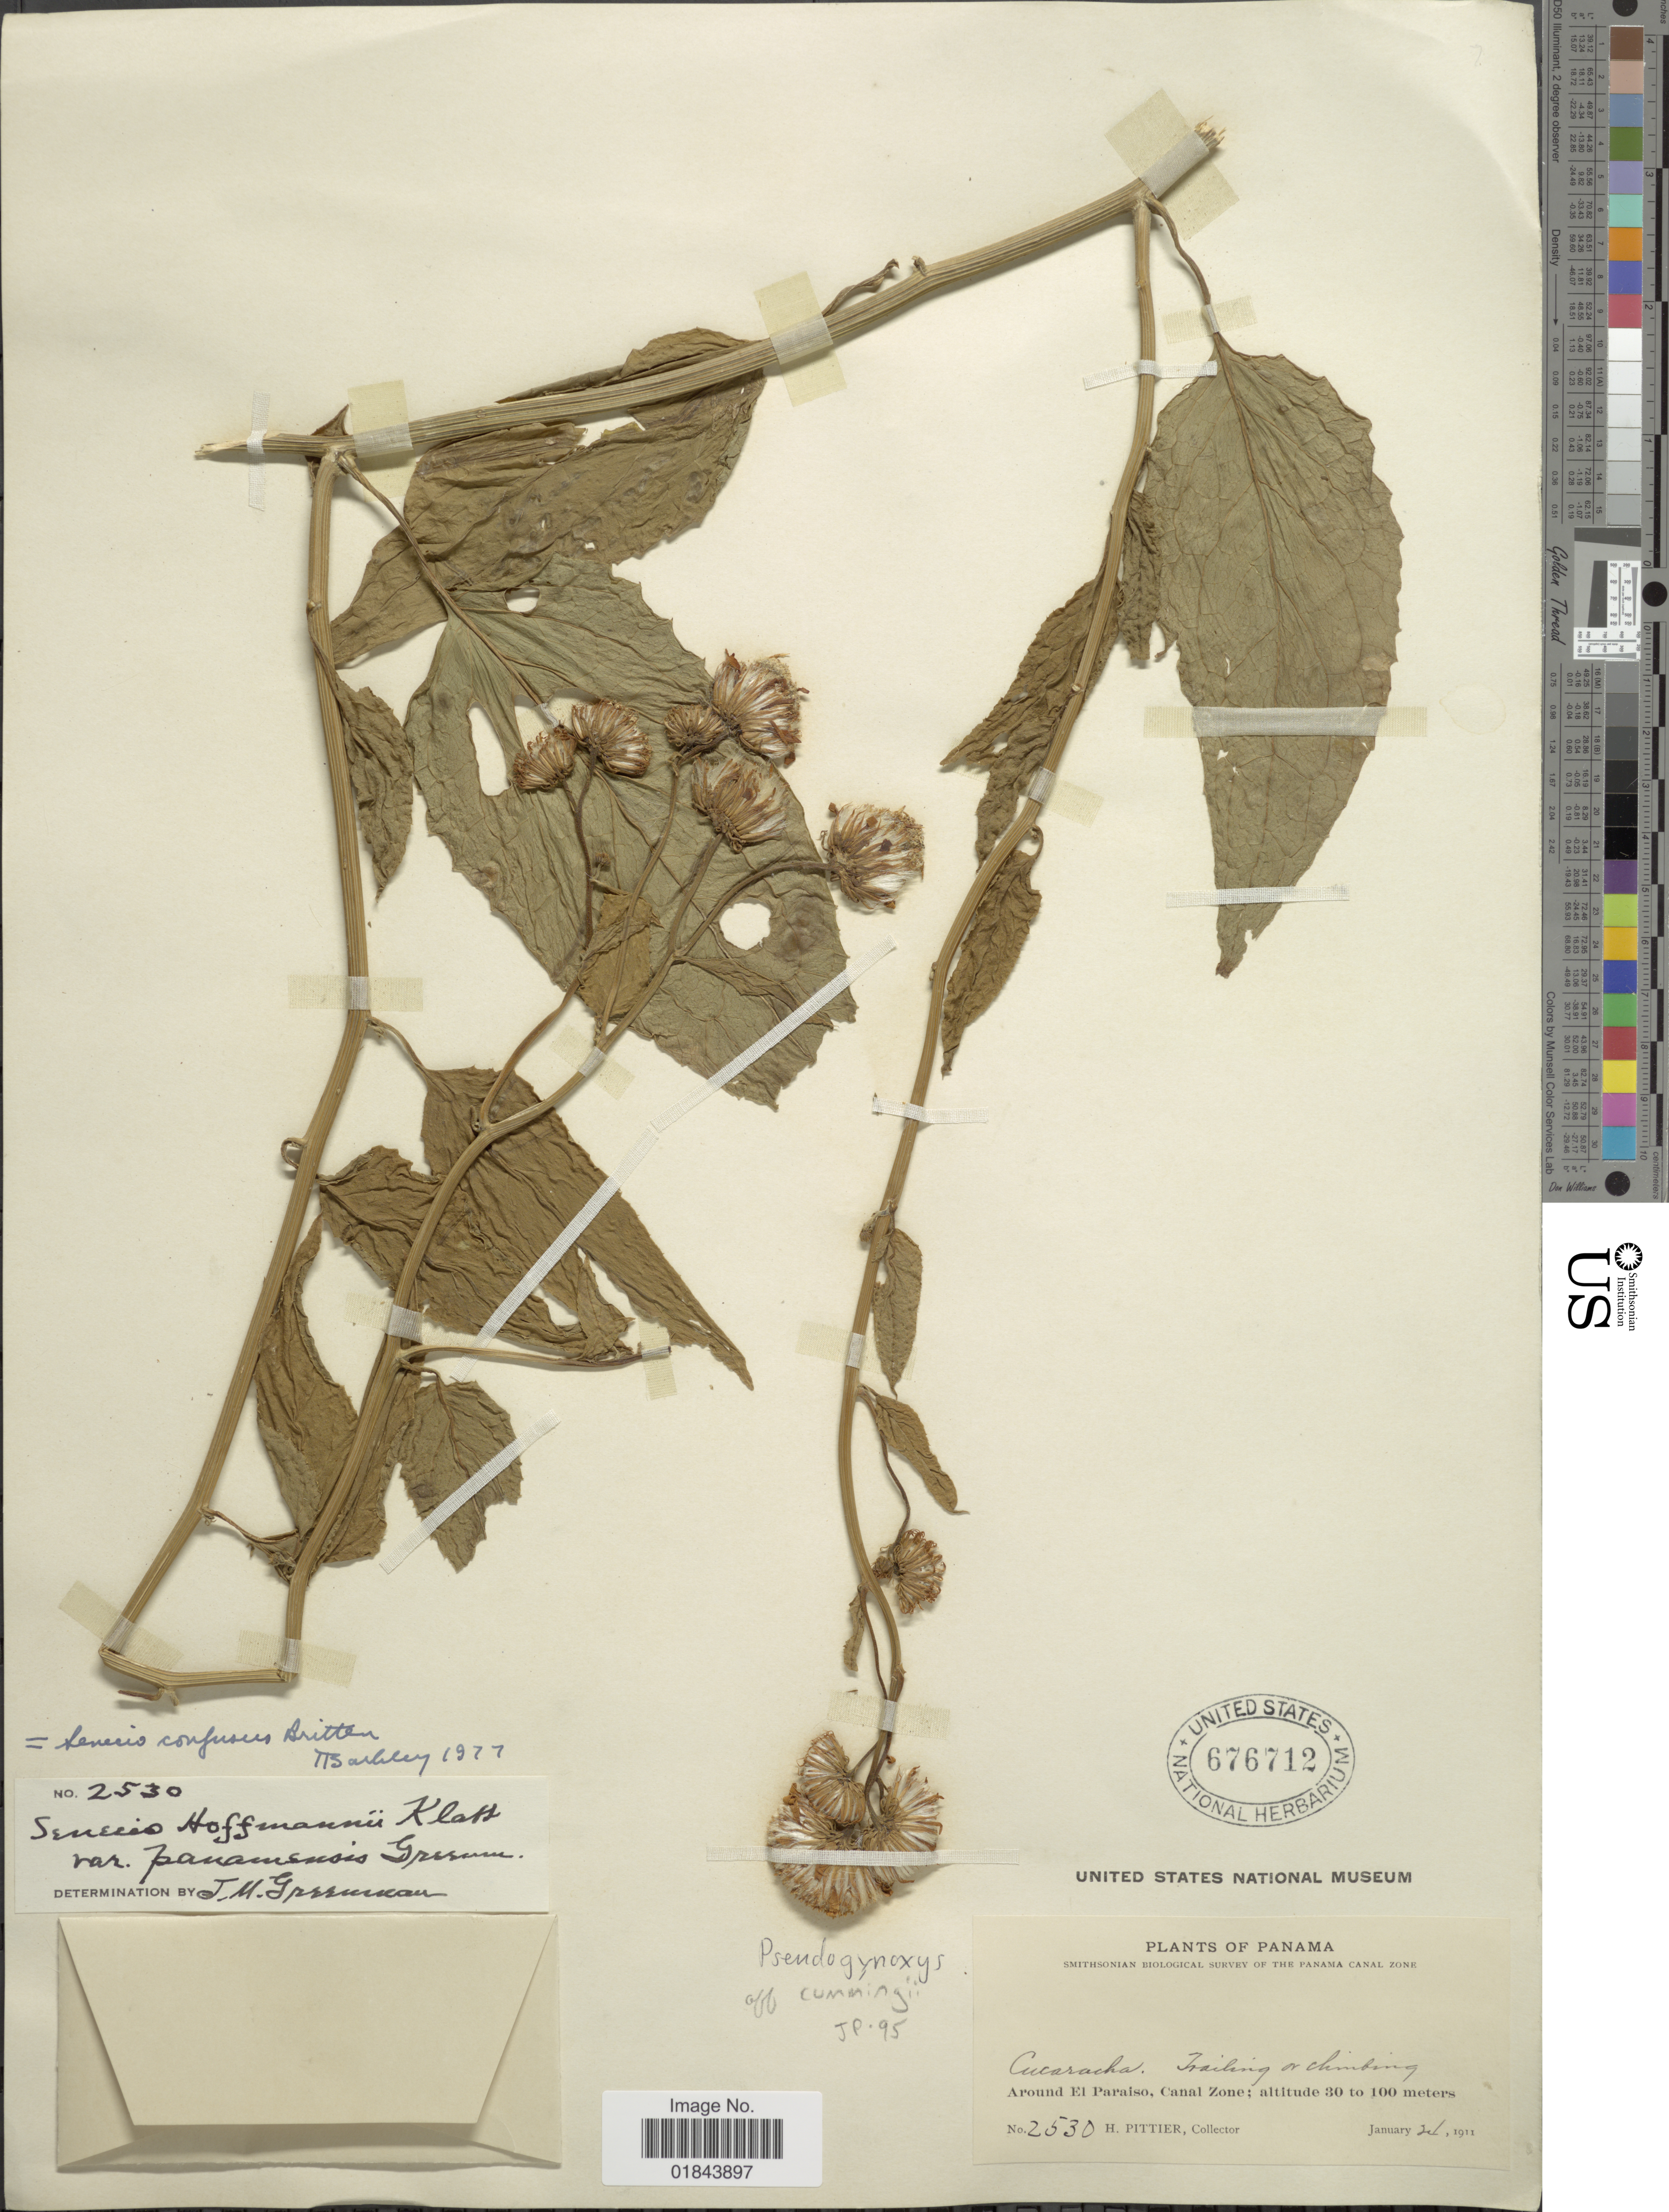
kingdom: Plantae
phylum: Tracheophyta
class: Magnoliopsida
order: Asterales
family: Asteraceae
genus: Pseudogynoxys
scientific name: Pseudogynoxys cummingii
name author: (Benth.) H. Rob. & Cuatrec.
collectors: H. F. Pittier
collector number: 2530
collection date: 1911-01-24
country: Panama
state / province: Colón / Panamá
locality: Cucaracha. Around El Paraiso, Canal Zone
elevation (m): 30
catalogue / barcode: US 676712